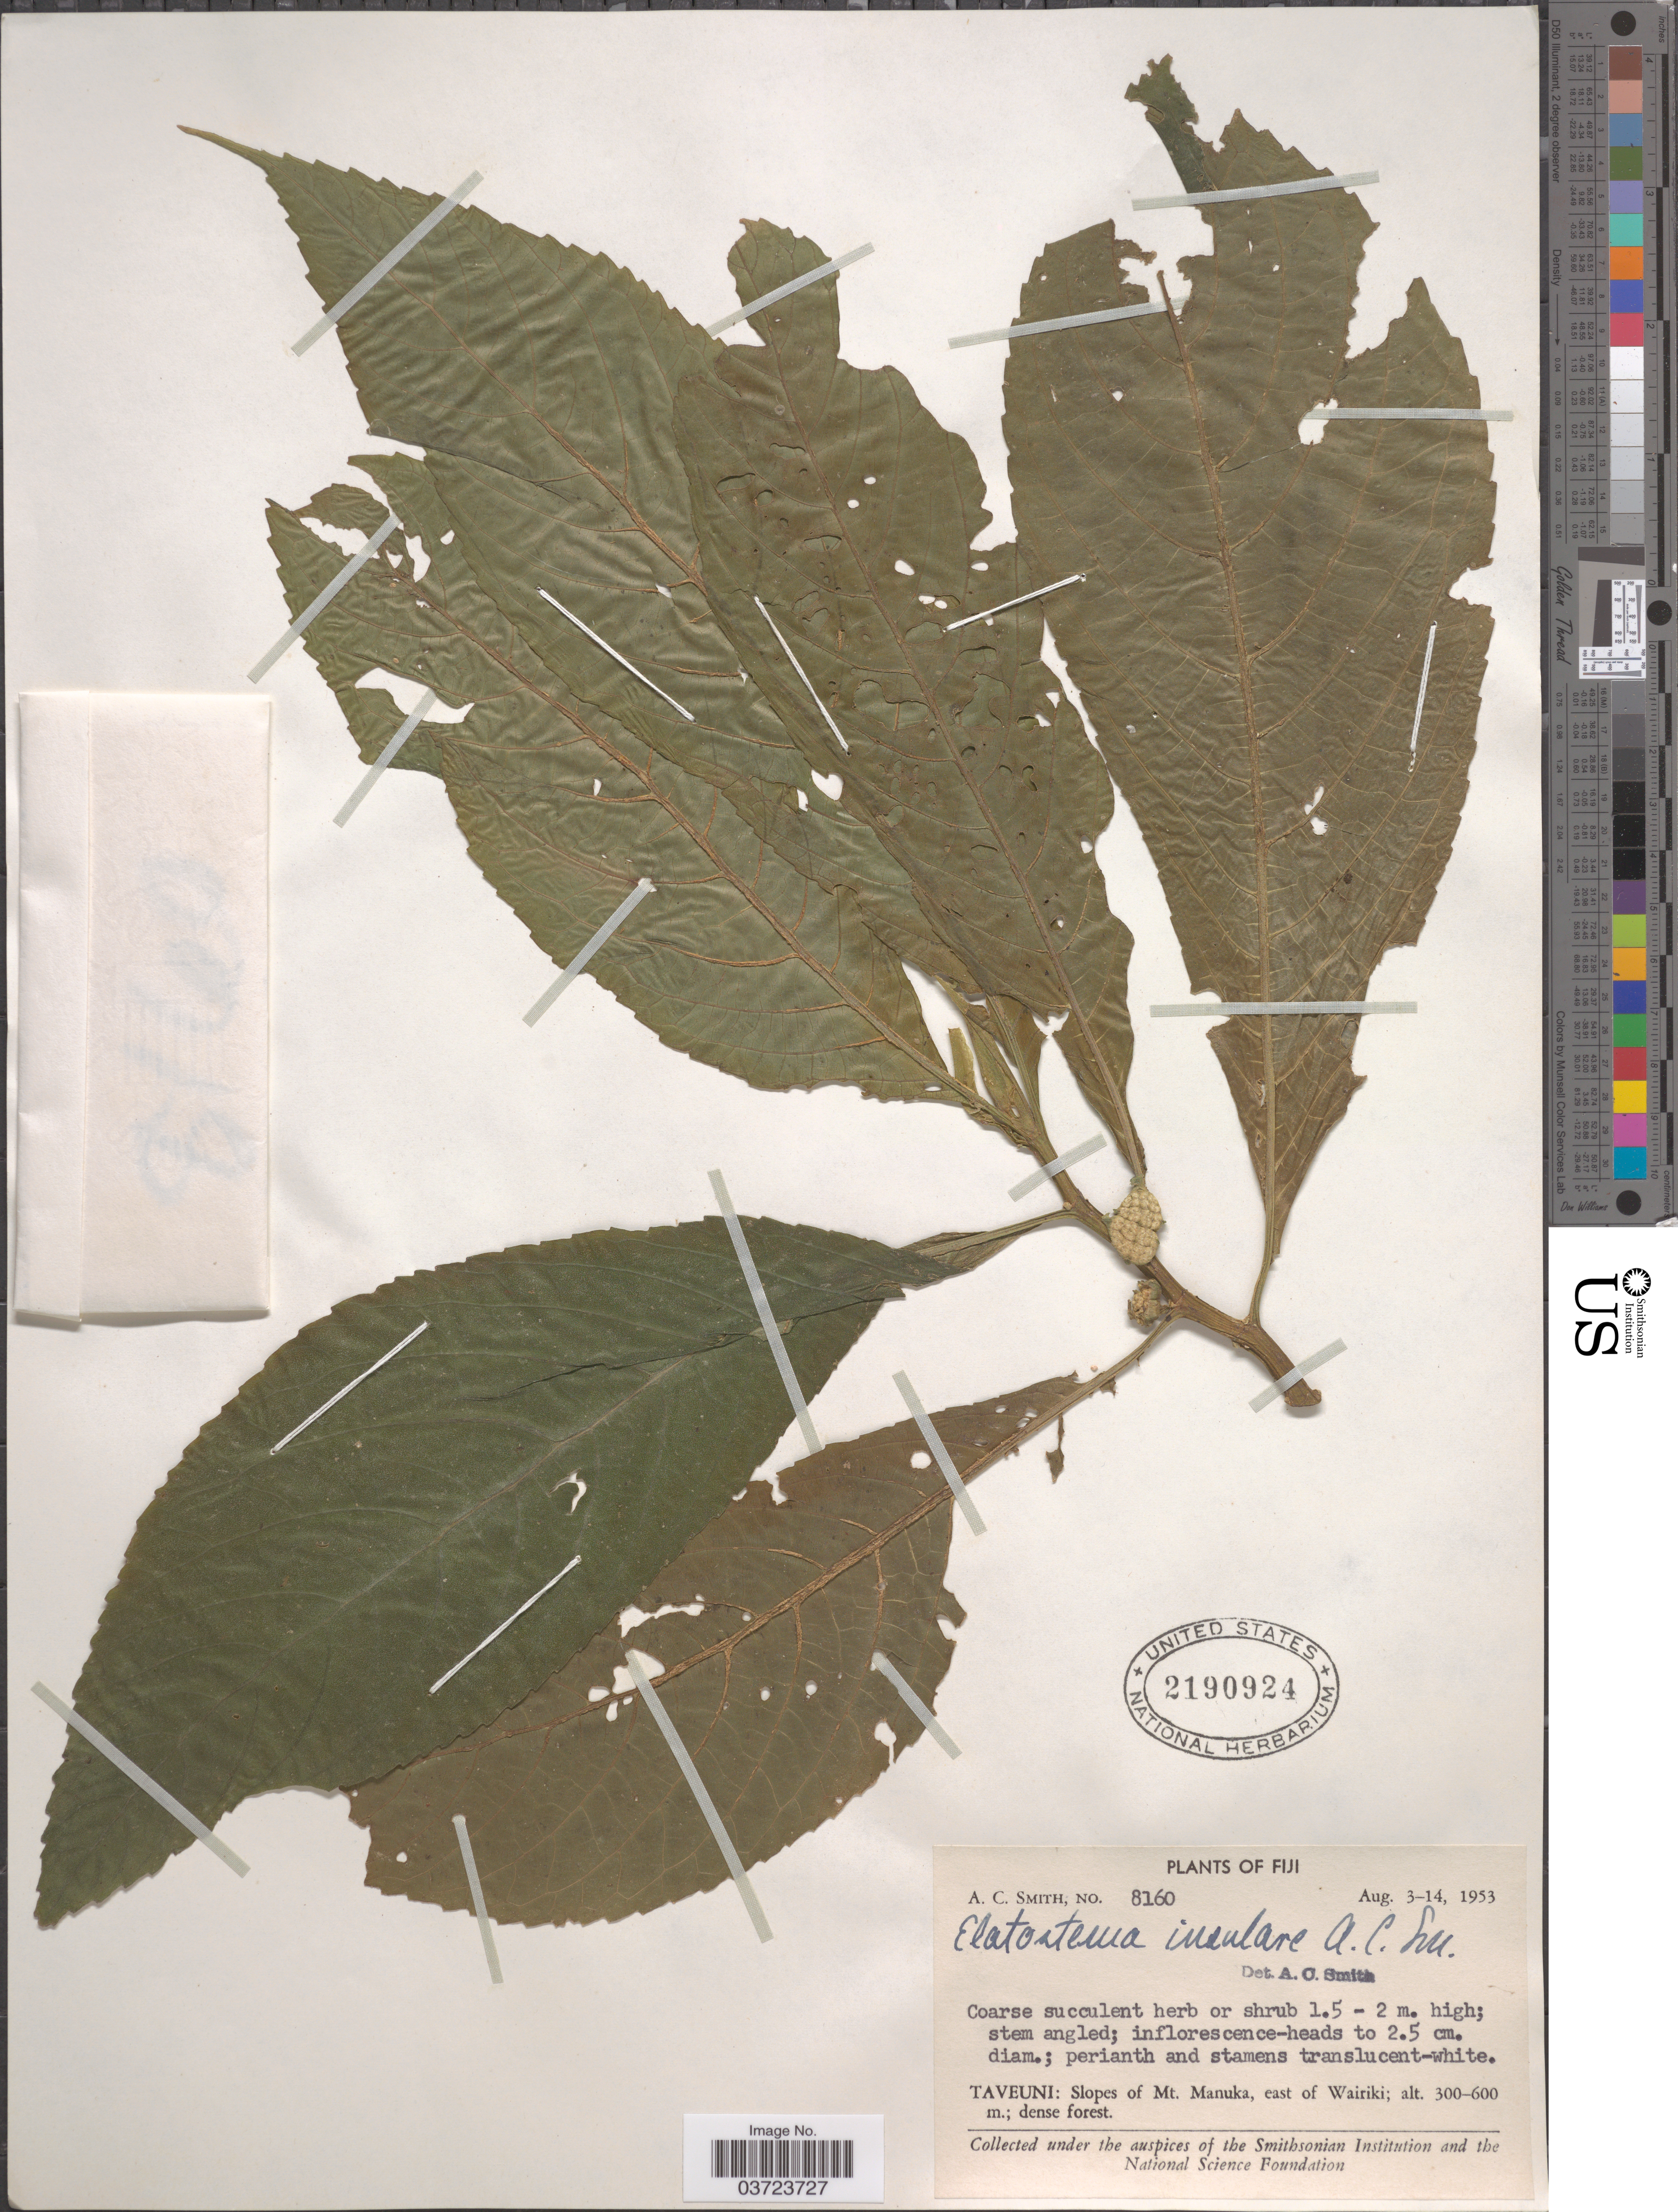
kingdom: Plantae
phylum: Tracheophyta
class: Magnoliopsida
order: Rosales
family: Urticaceae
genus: Elatostema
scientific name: Elatostema insulare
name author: A.C. Sm.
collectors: A. C. Smith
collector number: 8160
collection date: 1953-08-03/1953-08-14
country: Fiji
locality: Taveuni: Slopes of Mt. Manuka, east of Wairiki.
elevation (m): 300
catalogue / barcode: US 2190924